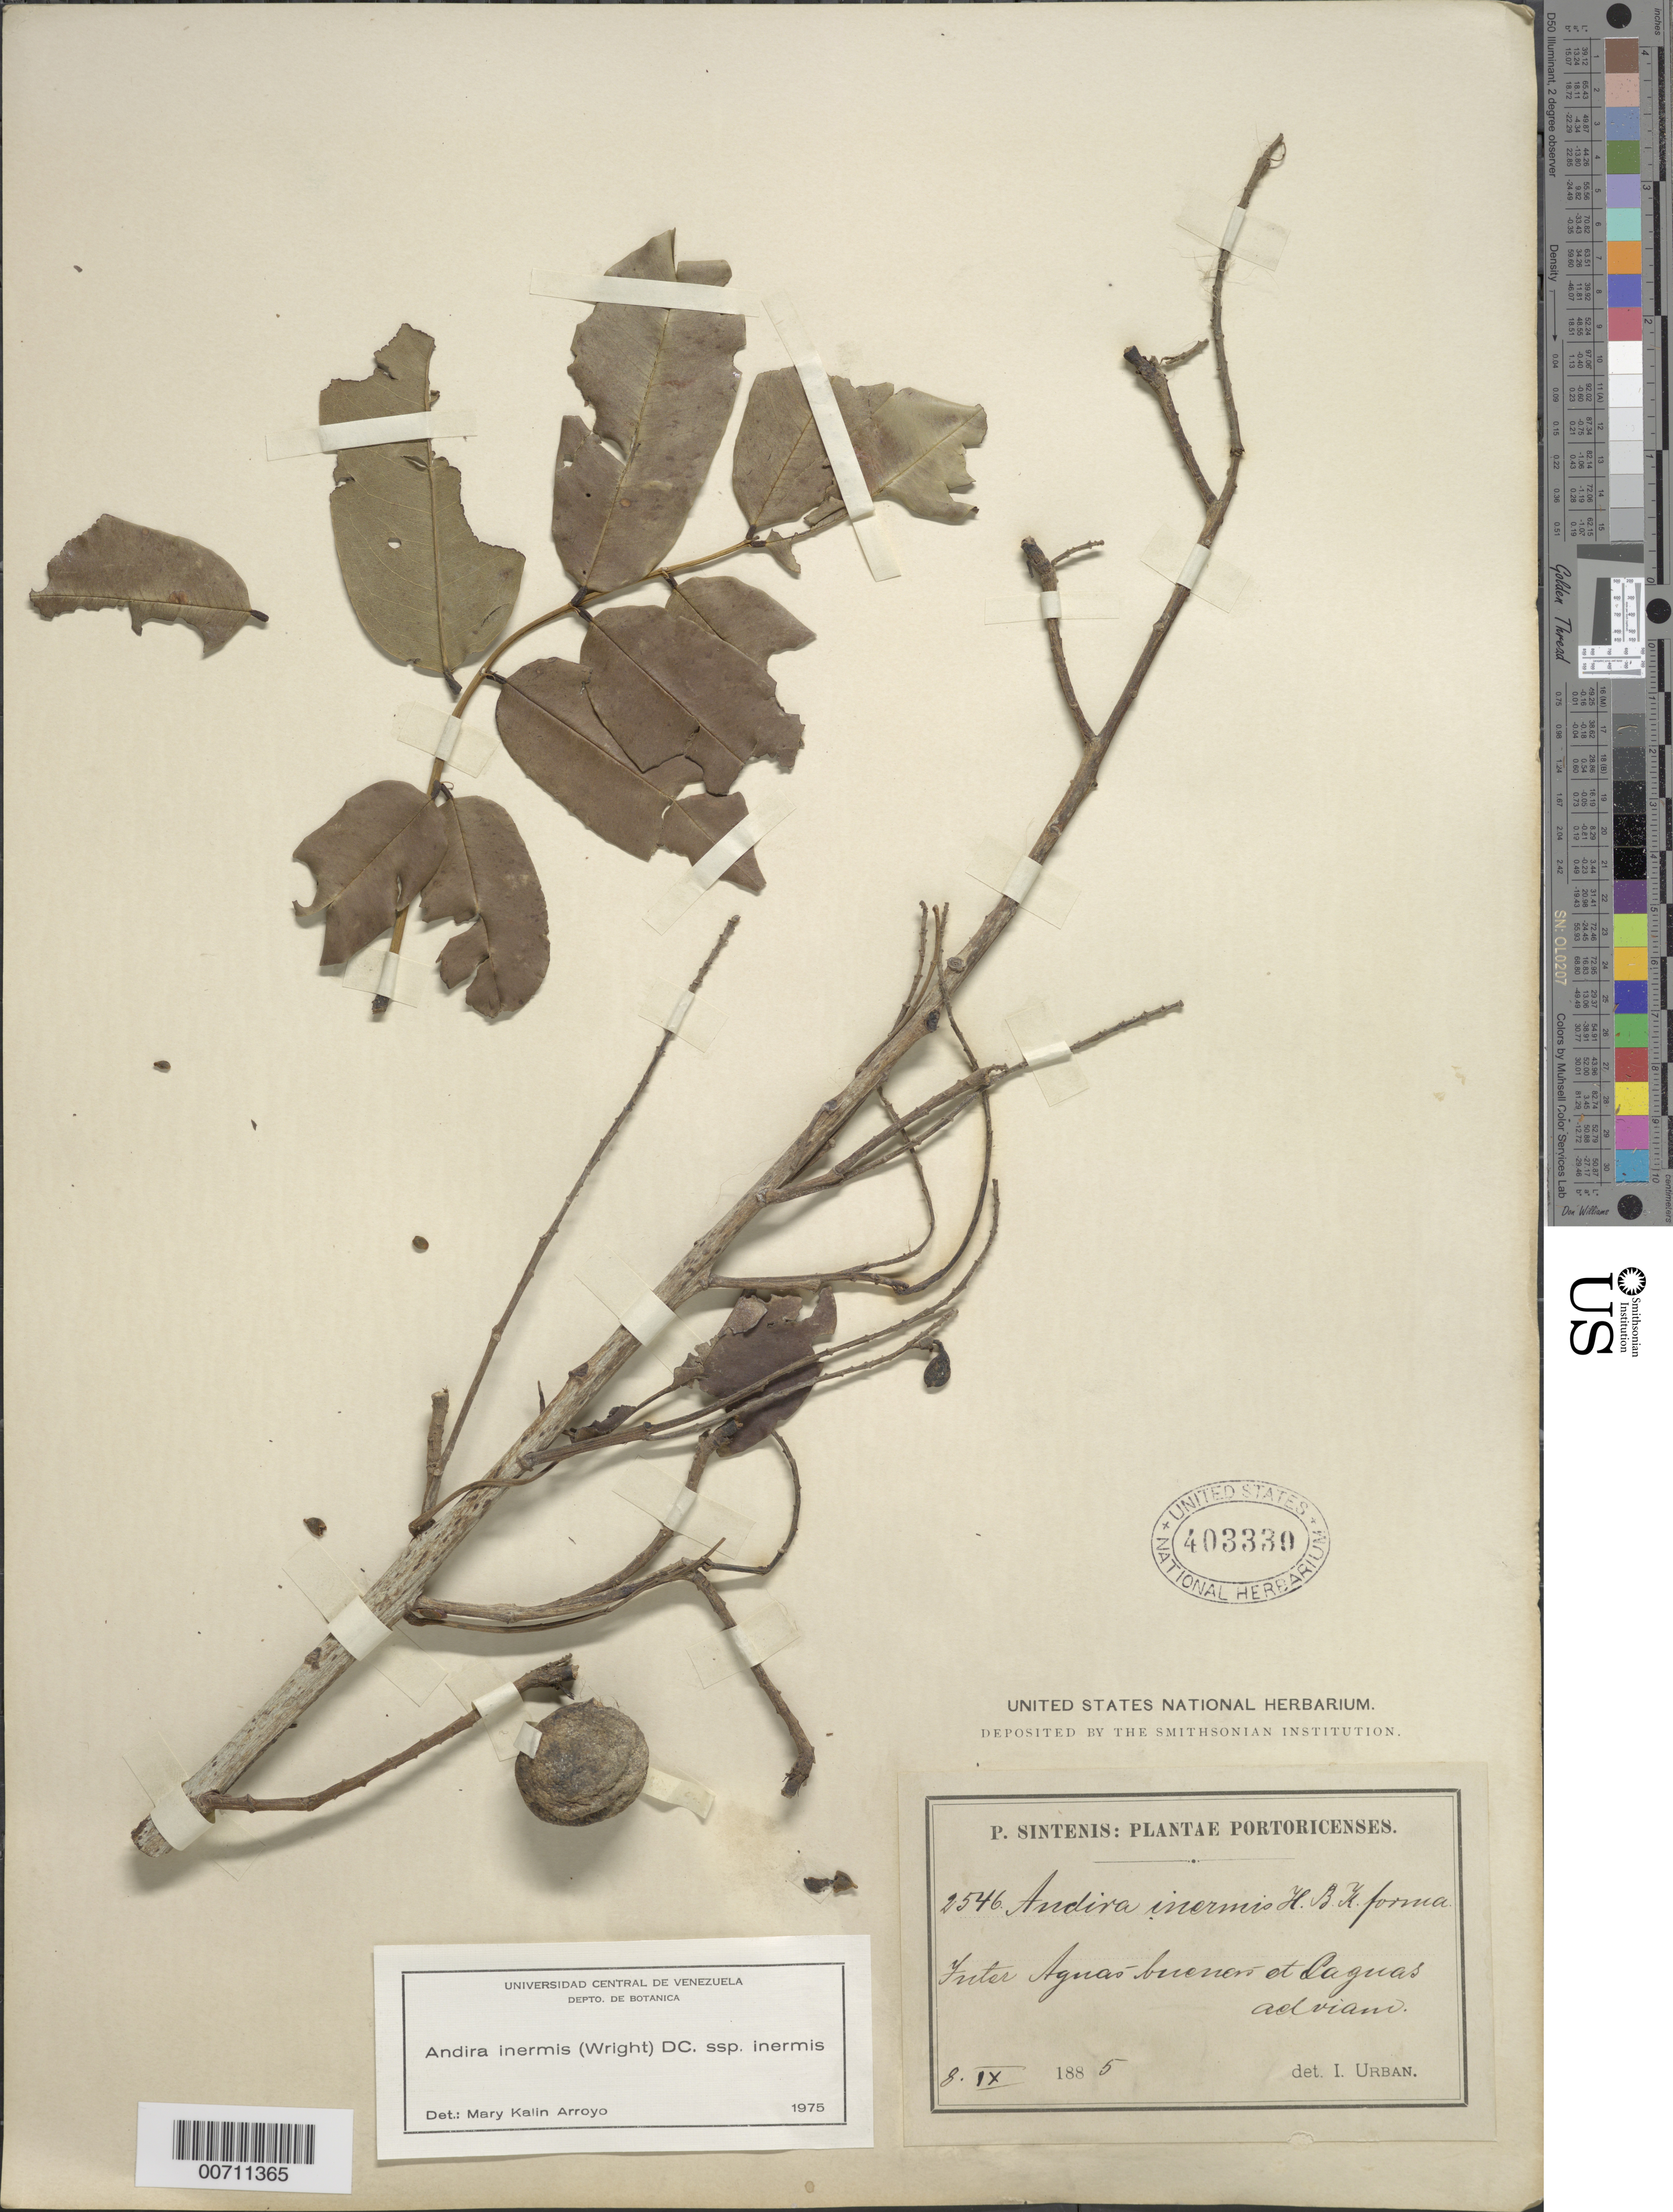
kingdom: Plantae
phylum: Tracheophyta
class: Magnoliopsida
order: Fabales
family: Fabaceae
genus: Andira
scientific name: Andira inermis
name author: (W. Wright) Kunth ex DC.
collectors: P. Sintenis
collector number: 2546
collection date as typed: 08 Sep 1885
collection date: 1885-09-08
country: Puerto Rico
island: Greater Antilles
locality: Inter Aguas buenoas et Caguas ad viano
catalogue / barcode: US 403330